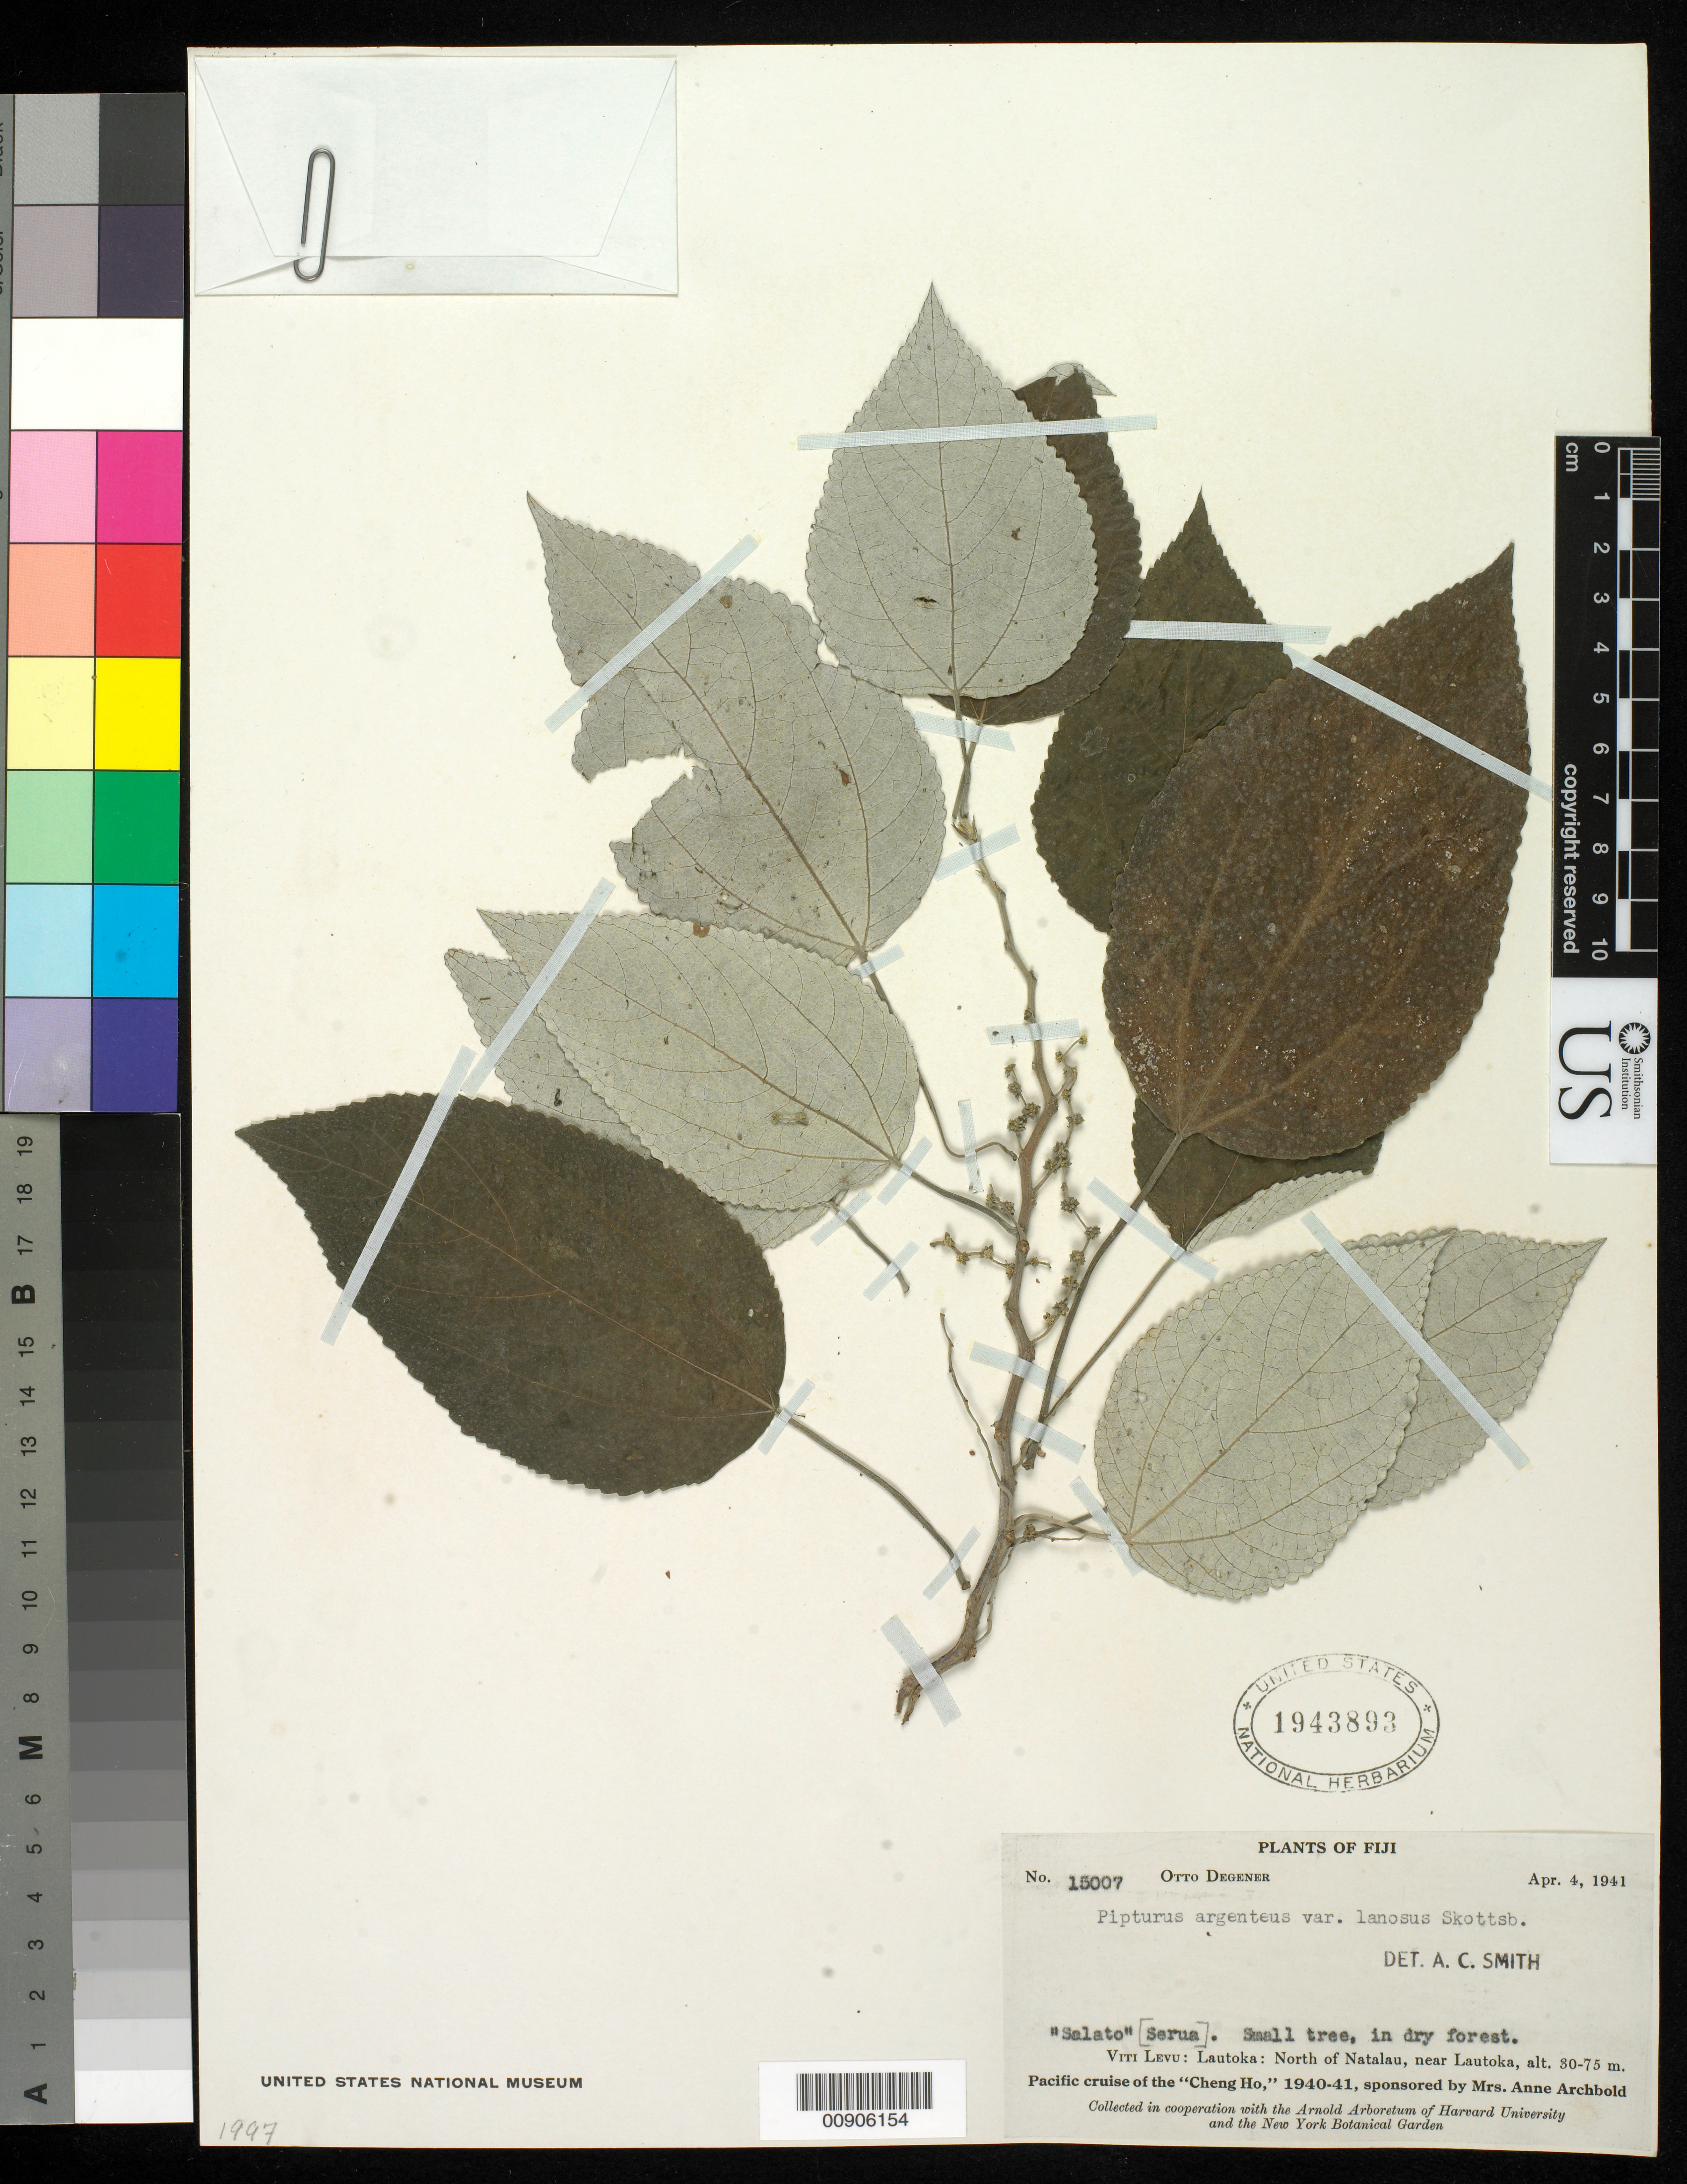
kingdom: Plantae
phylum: Tracheophyta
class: Magnoliopsida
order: Rosales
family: Urticaceae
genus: Pipturus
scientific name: Pipturus argenteus var. lanosus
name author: Schott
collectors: O. Degener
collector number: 15007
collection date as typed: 04 Apr 1941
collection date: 1941-04-04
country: Fiji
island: Viti Levu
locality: Lautoka: North of Natalau near Lautoka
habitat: dry forest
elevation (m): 30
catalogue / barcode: US 1943893